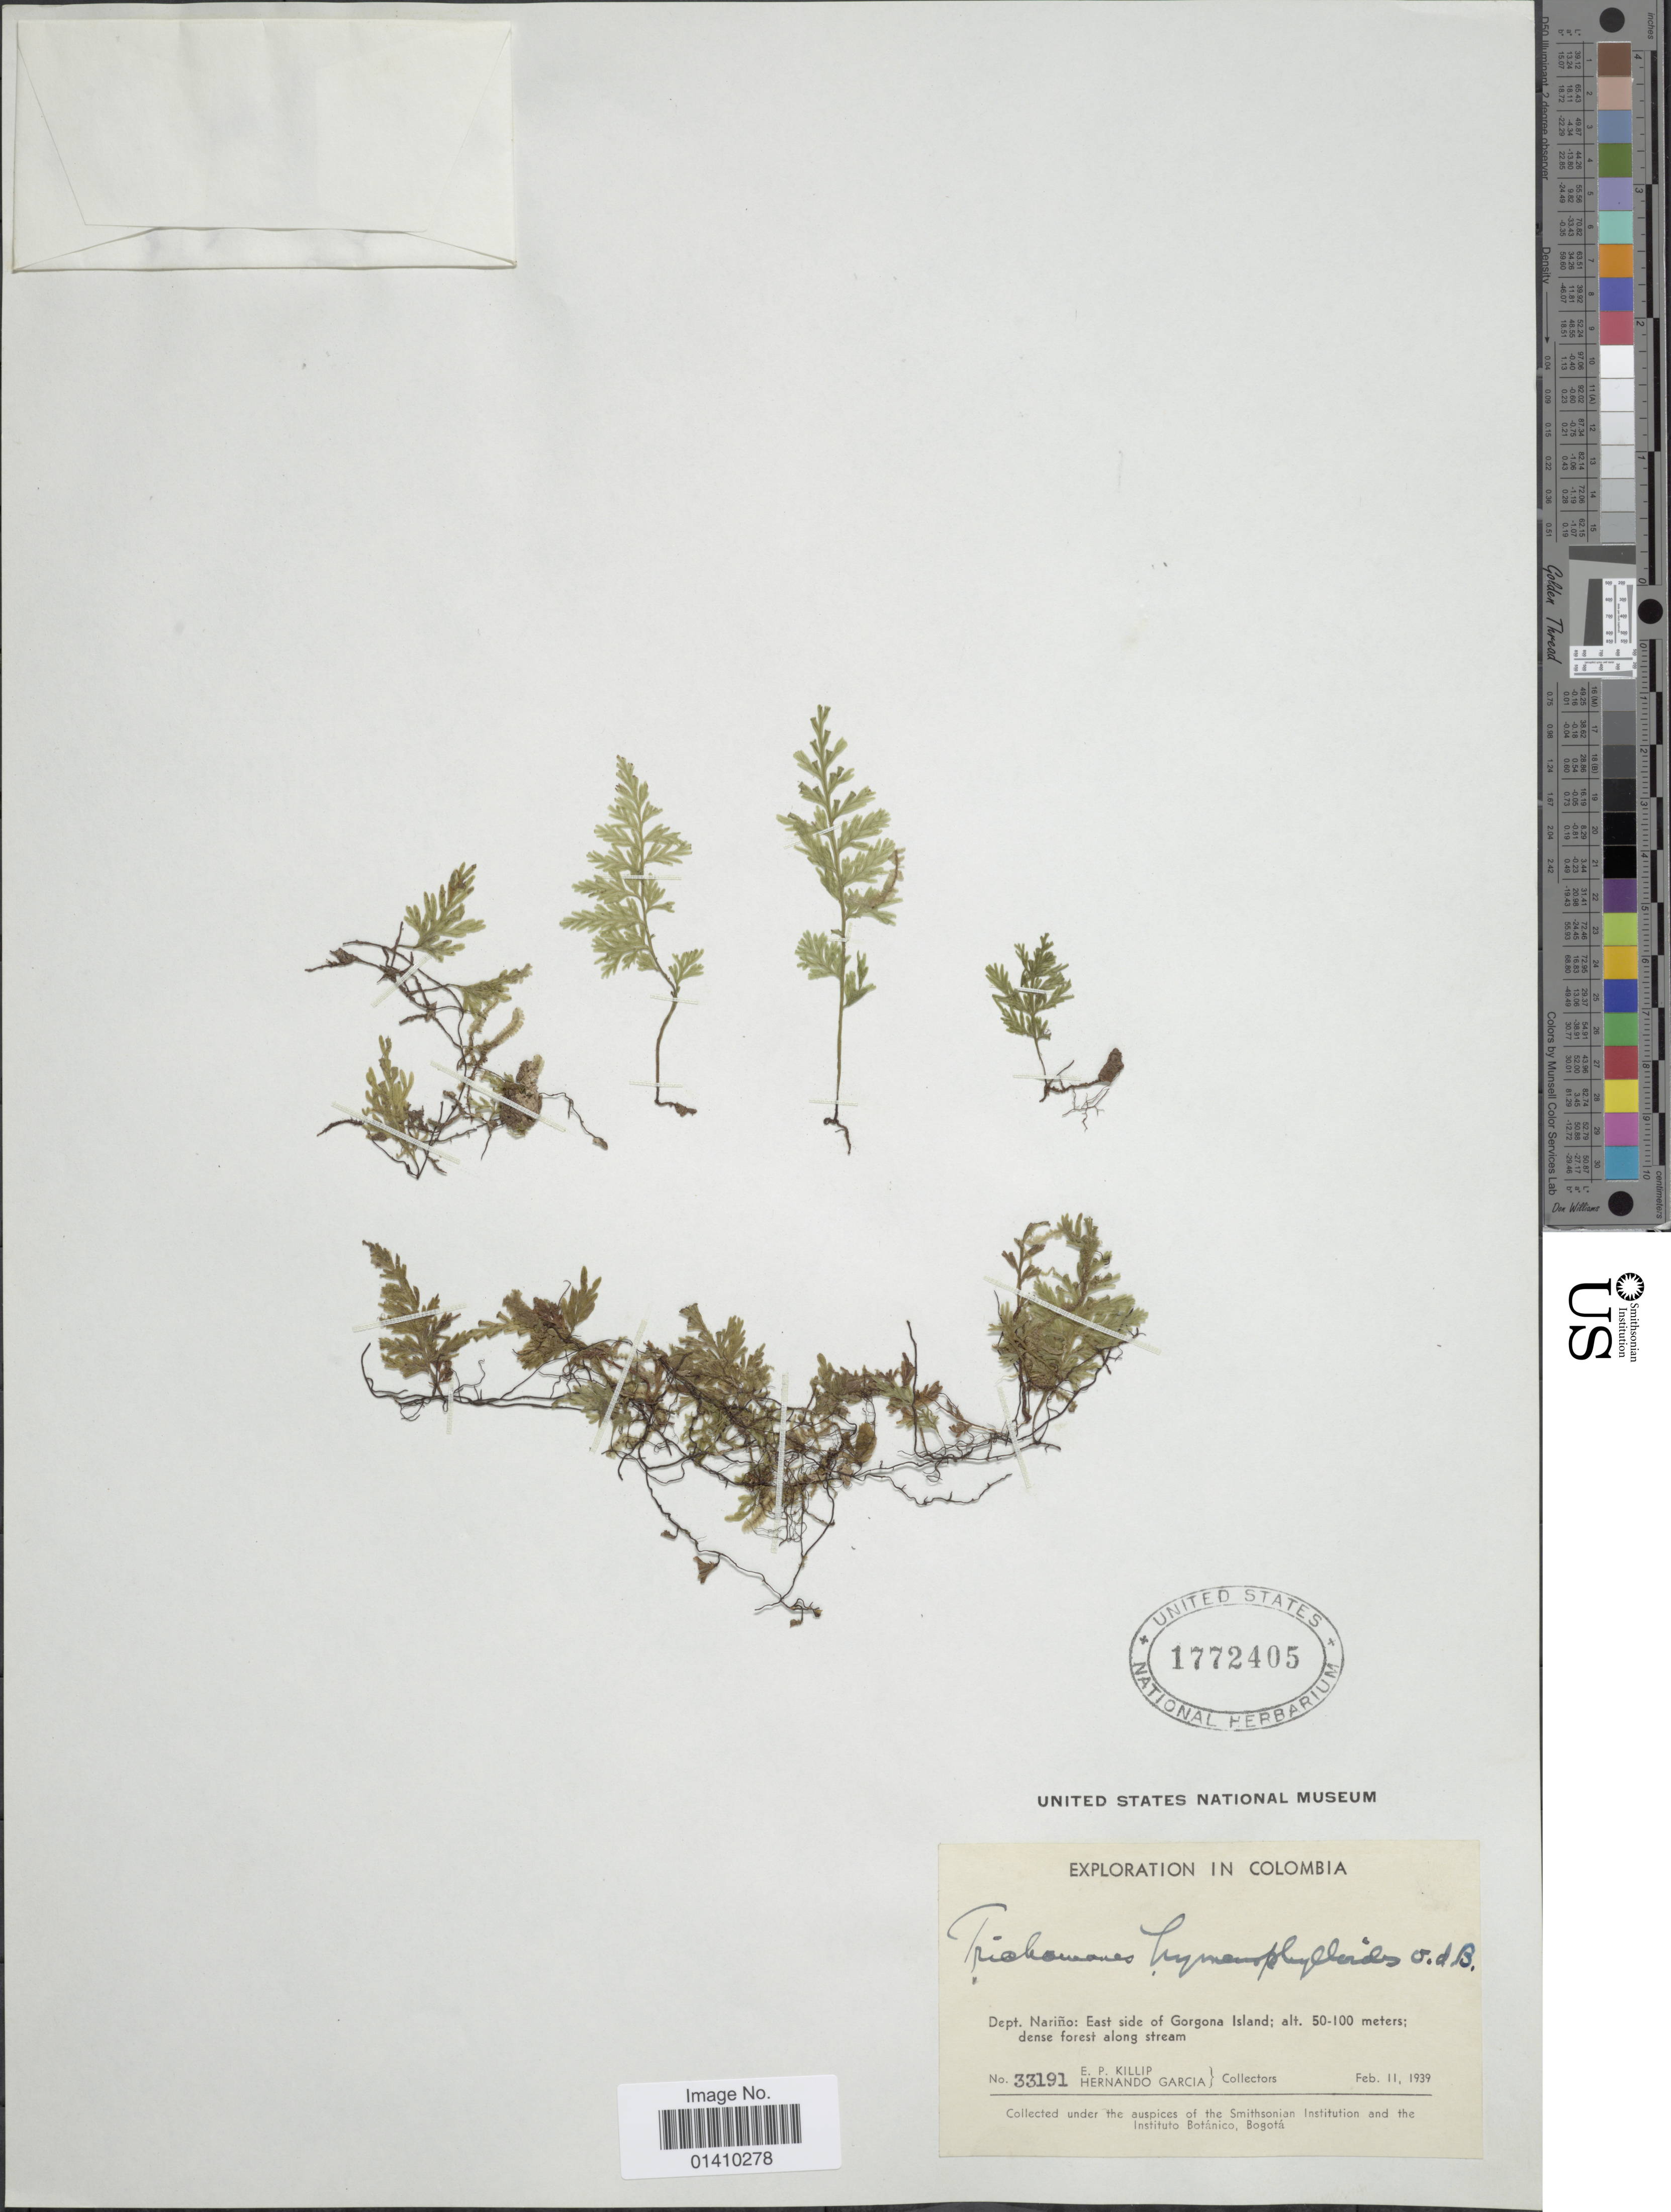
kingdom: Plantae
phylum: Tracheophyta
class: Polypodiopsida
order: Hymenophyllales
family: Hymenophyllaceae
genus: Polyphlebium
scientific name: Polyphlebium hymenophylloides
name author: (Bosch) Ebihara & Dubuisson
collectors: E. P. Killip & H. Garcia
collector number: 33191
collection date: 1939-02-11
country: Colombia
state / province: Nariño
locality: East side of Gorgona Island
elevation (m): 50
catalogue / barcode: US 1772405